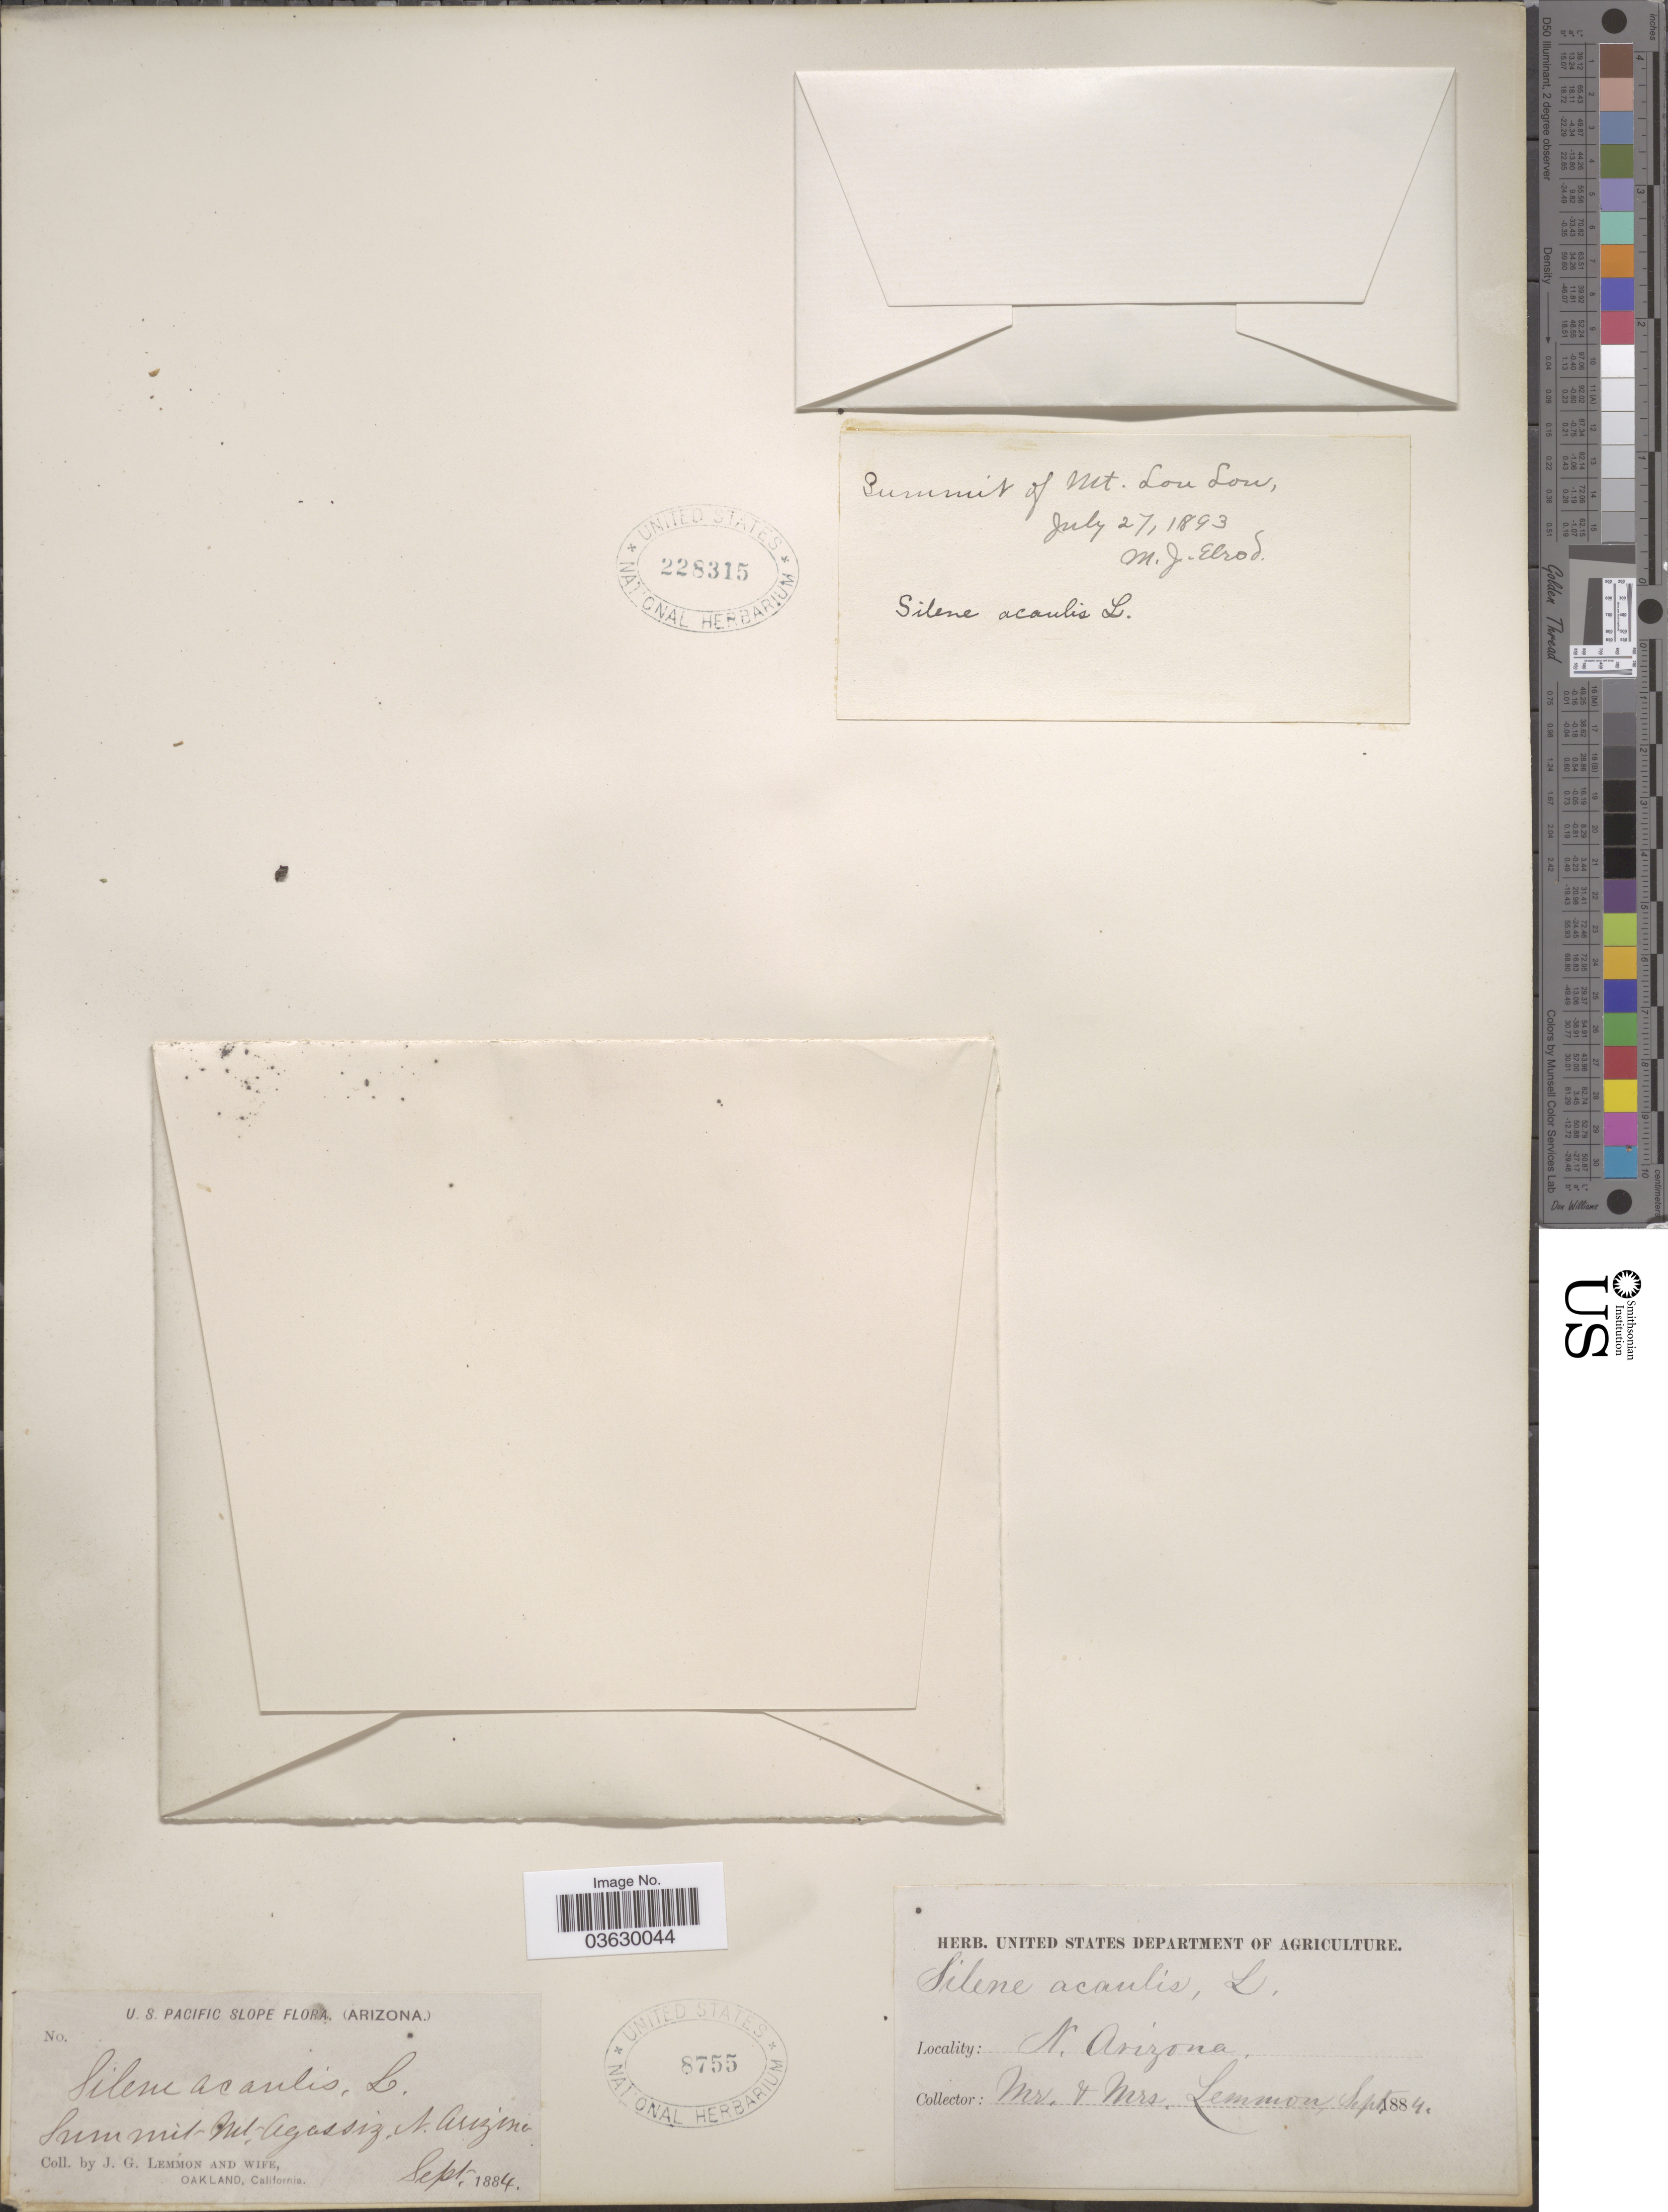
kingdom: Plantae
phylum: Tracheophyta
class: Magnoliopsida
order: Caryophyllales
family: Caryophyllaceae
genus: Silene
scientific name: Silene acaulis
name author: (L.) Jacq.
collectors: J. Elrod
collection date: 1893-07-27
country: United States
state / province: Montana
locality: Summit of Mt. Lou Lou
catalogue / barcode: US 228315